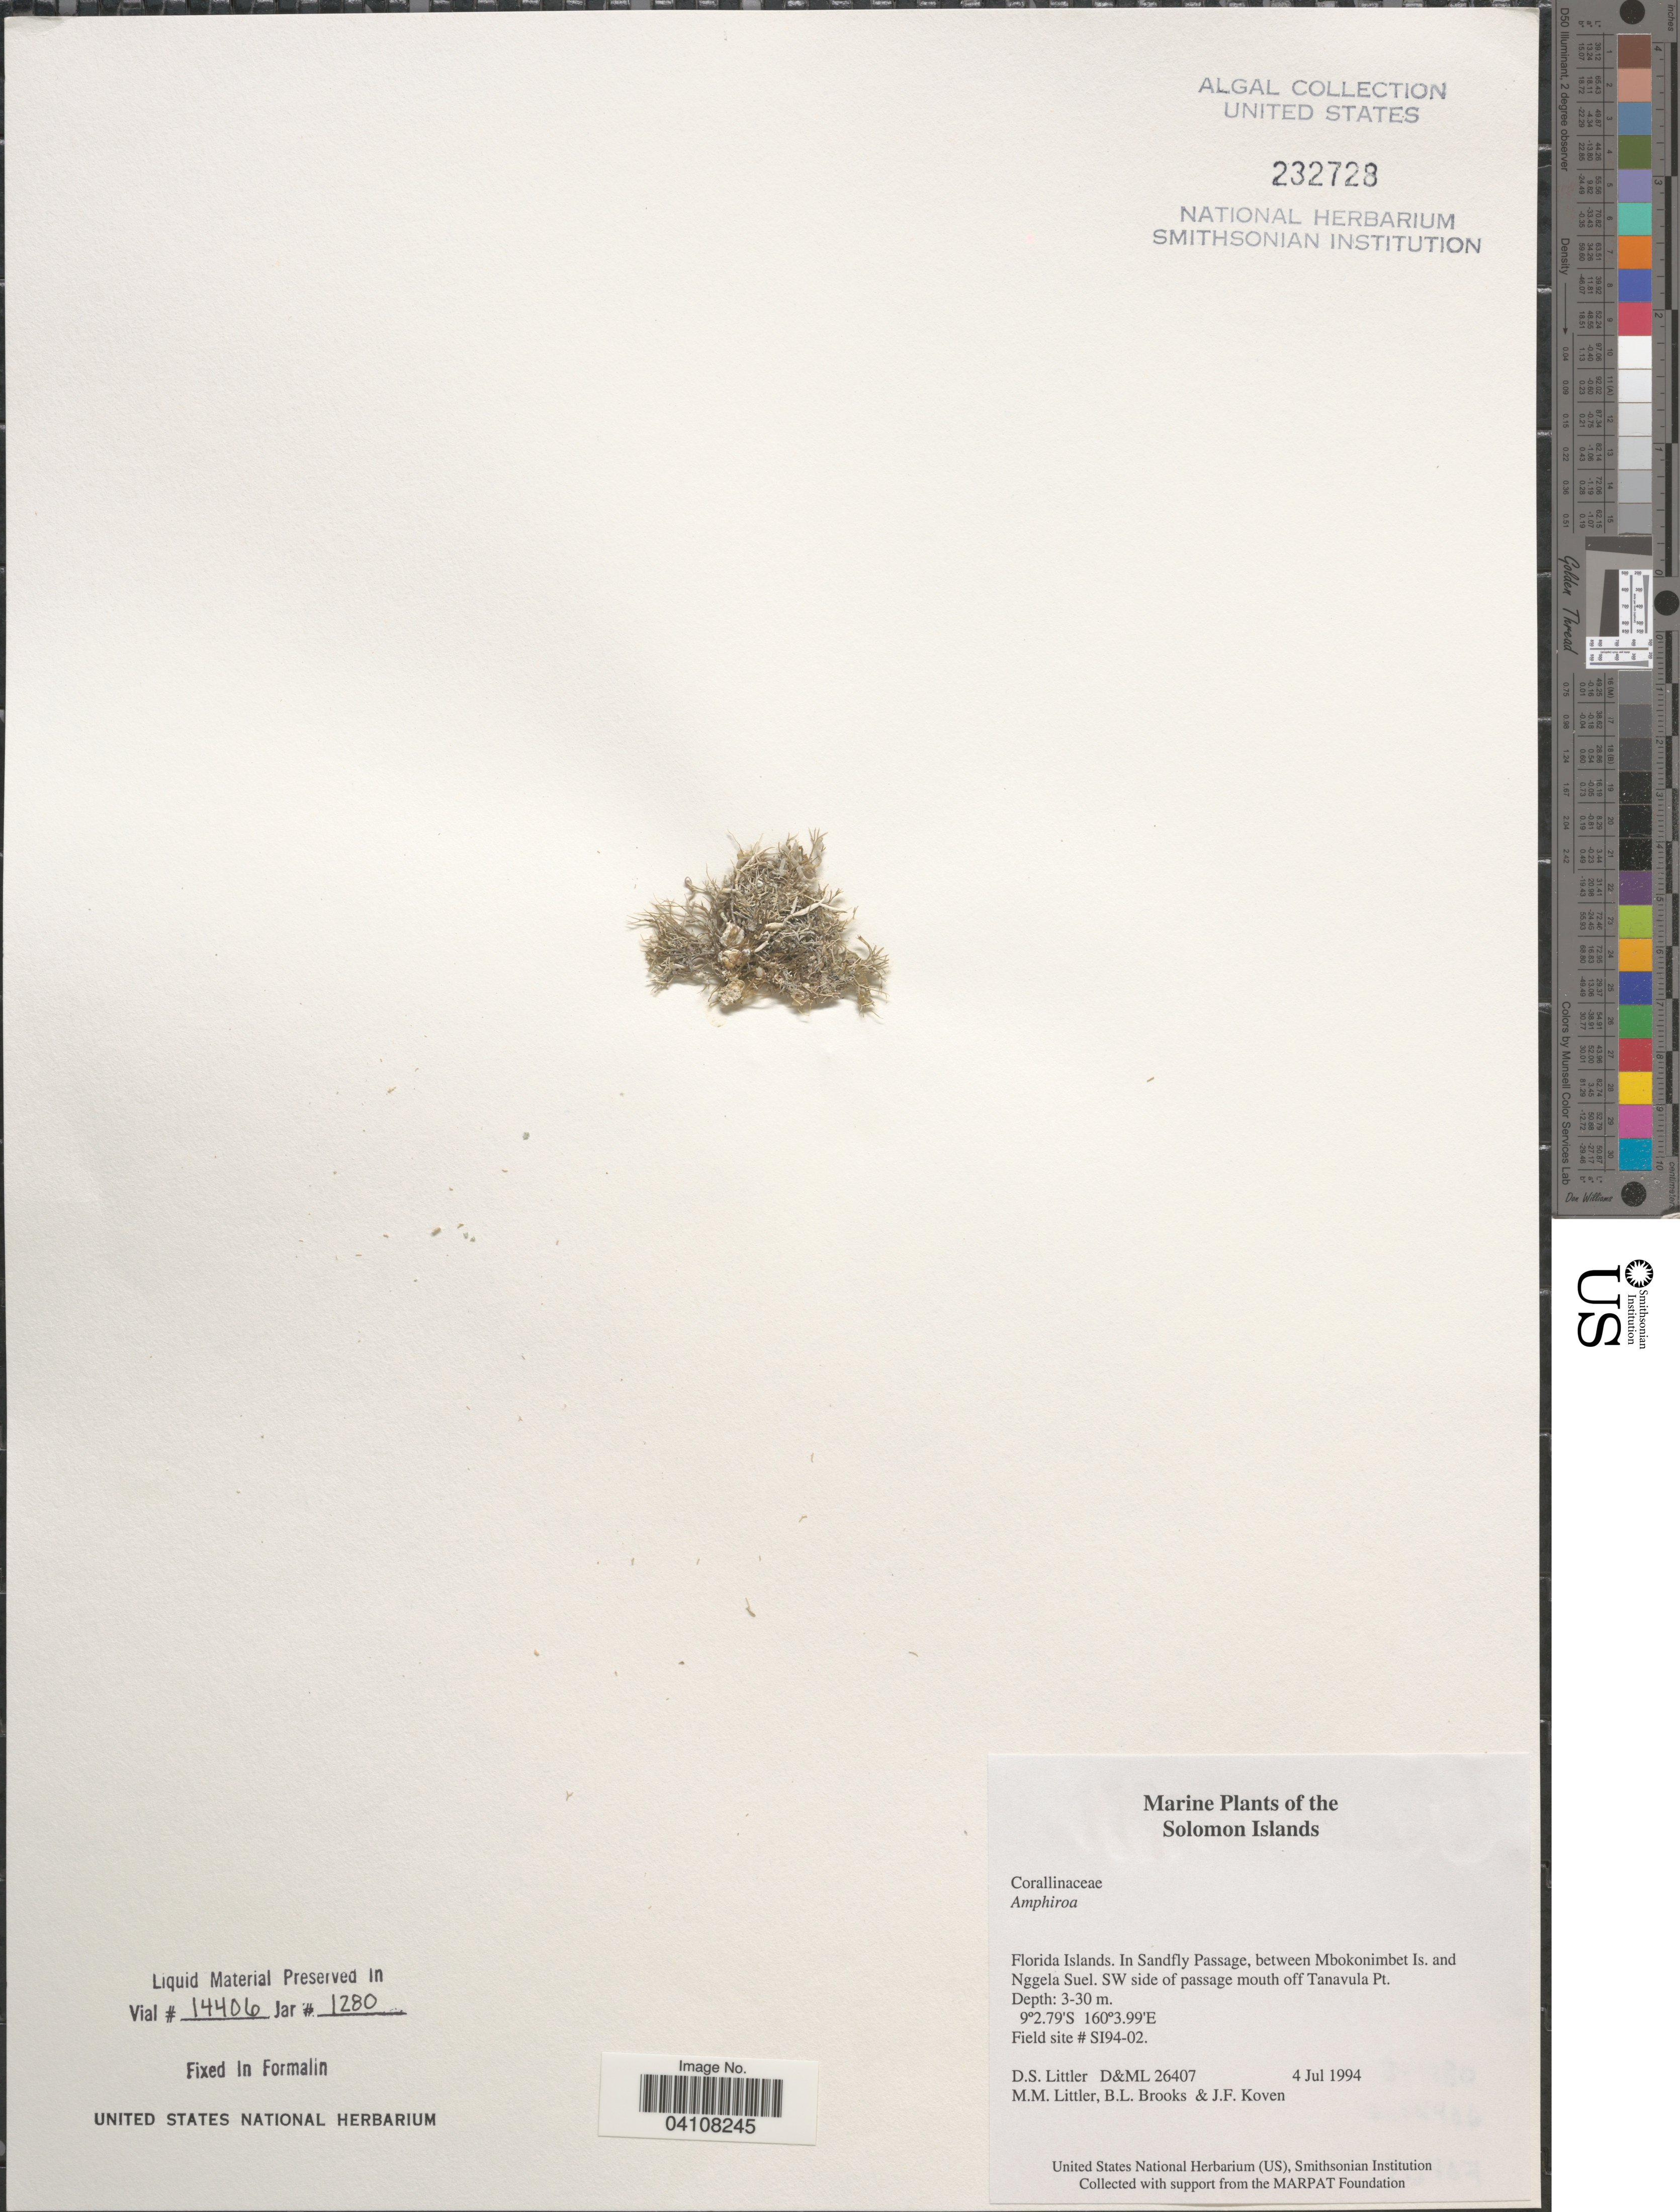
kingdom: Plantae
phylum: Rhodophyta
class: Florideophyceae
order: Corallinales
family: Lithophyllaceae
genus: Amphiroa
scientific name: Amphiroa sp.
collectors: D. S. Littler, B. Brooks & J. Koven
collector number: D&ML26407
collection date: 1994-07-04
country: Solomon Islands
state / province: Solomon Islands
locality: Florida Islands. In Sandfly Passage, between Mbokonimbet Is. and Nggela Suel. SW side of passage mouth off Tanavula Pt. Field site # SI94-02.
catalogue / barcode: US 232728